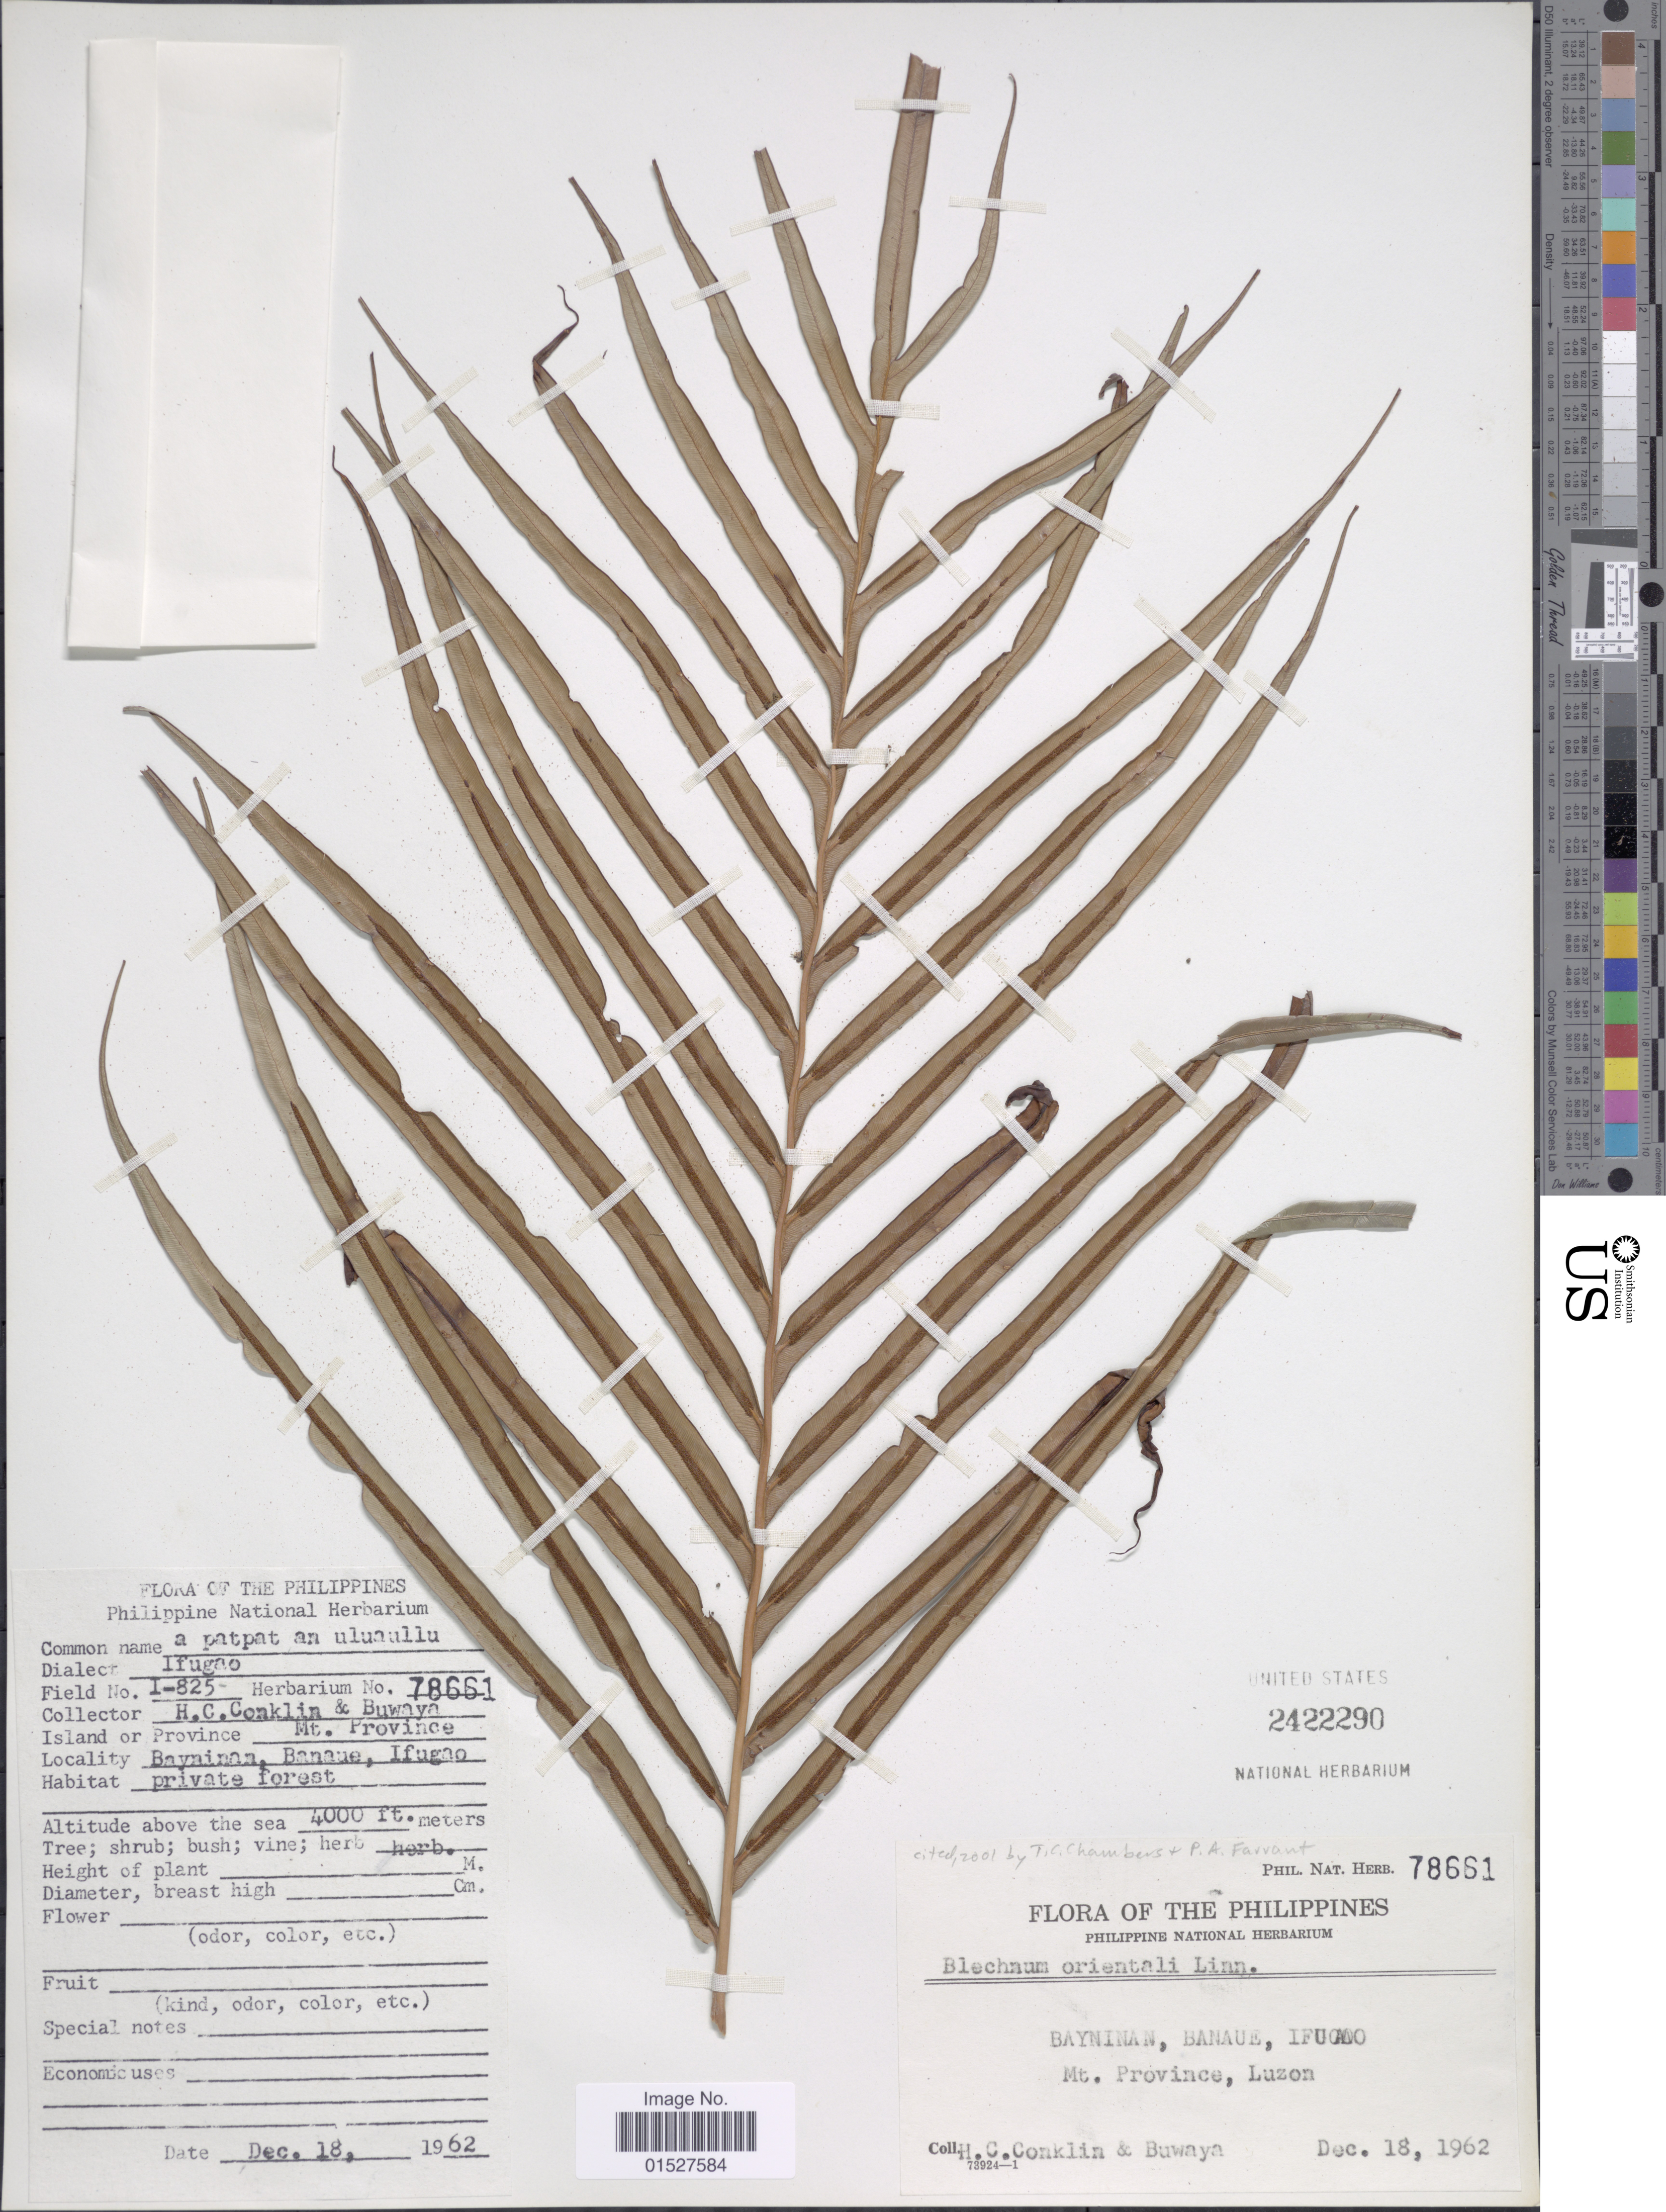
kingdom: Plantae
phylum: Tracheophyta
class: Polypodiopsida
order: Polypodiales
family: Blechnaceae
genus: Blechnum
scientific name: Blechnum orientale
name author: L.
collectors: H. Conklin & -. Buwaya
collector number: I-825/78661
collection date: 1962-12-18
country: Philippines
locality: Bayninan, Banaue, Ifugao. Mt. Province.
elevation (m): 1219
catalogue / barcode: US 2422290